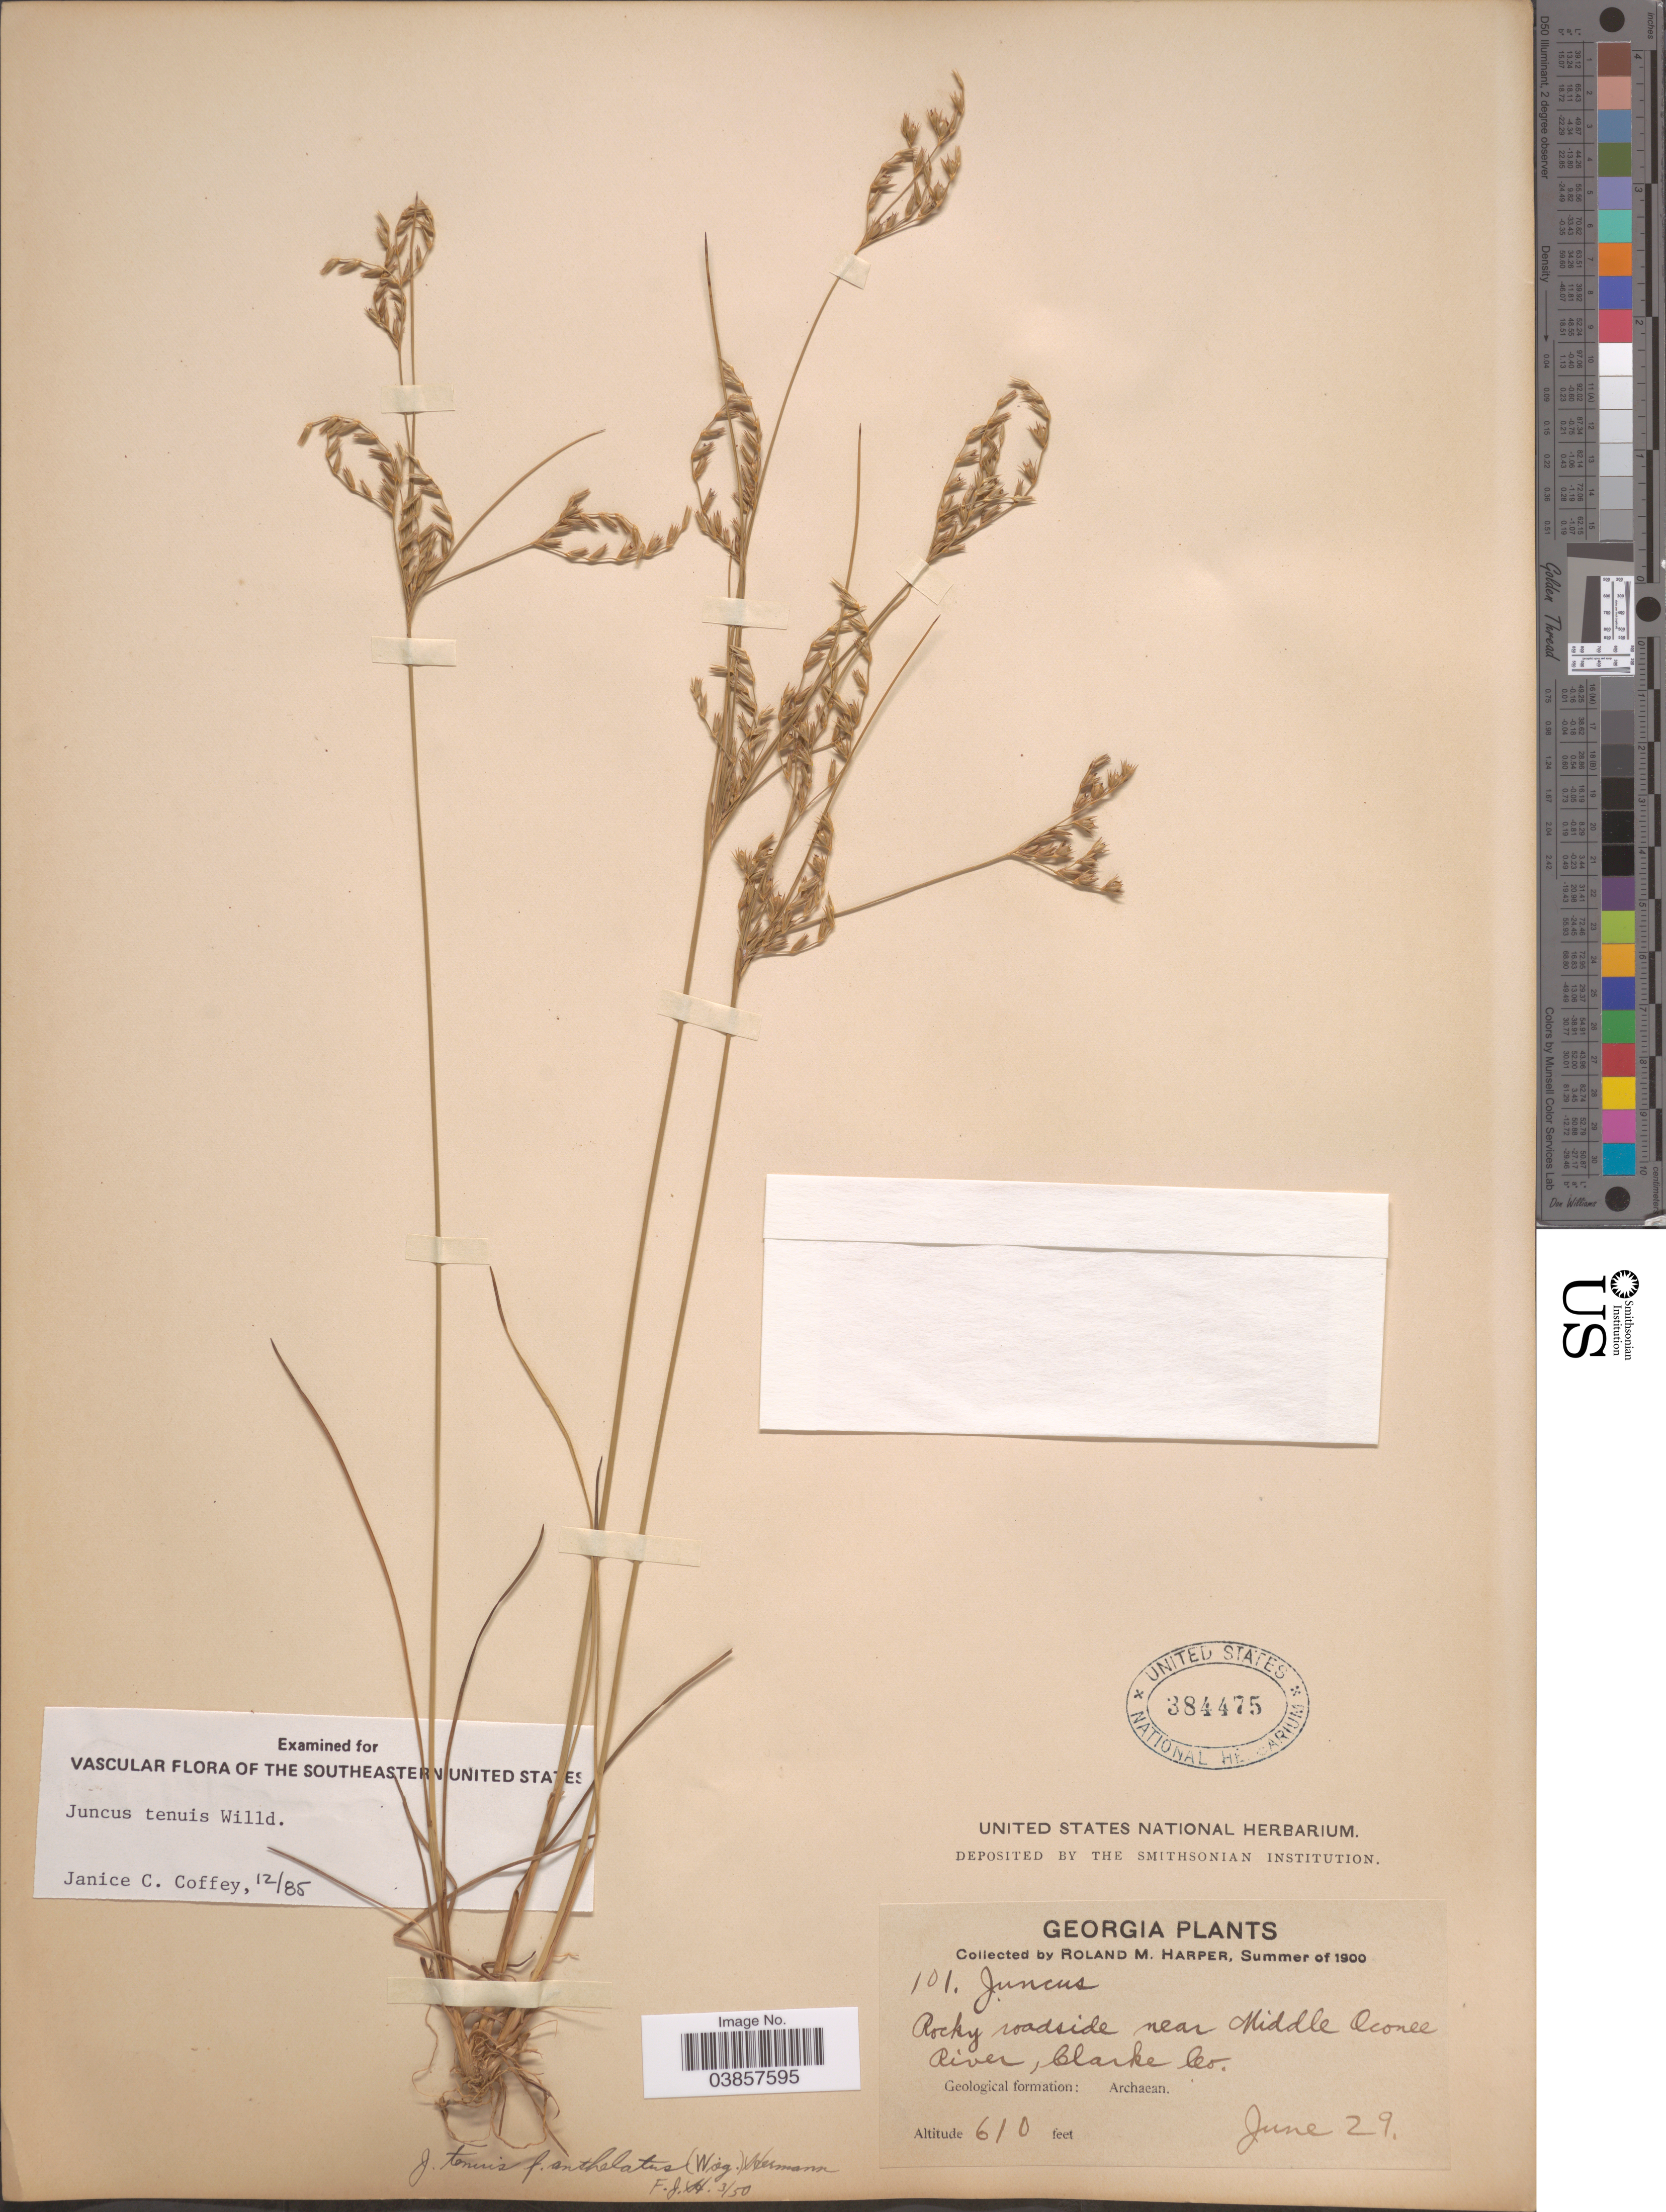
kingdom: Plantae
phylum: Tracheophyta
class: Liliopsida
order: Poales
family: Juncaceae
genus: Juncus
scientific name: Juncus tenuis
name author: Willd.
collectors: R. M. Harper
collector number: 101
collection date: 1900-06-29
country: United States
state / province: Georgia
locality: Near Middle Oconee River, Clarke Co. Geological formation: Archaean.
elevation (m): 186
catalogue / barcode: US 384475